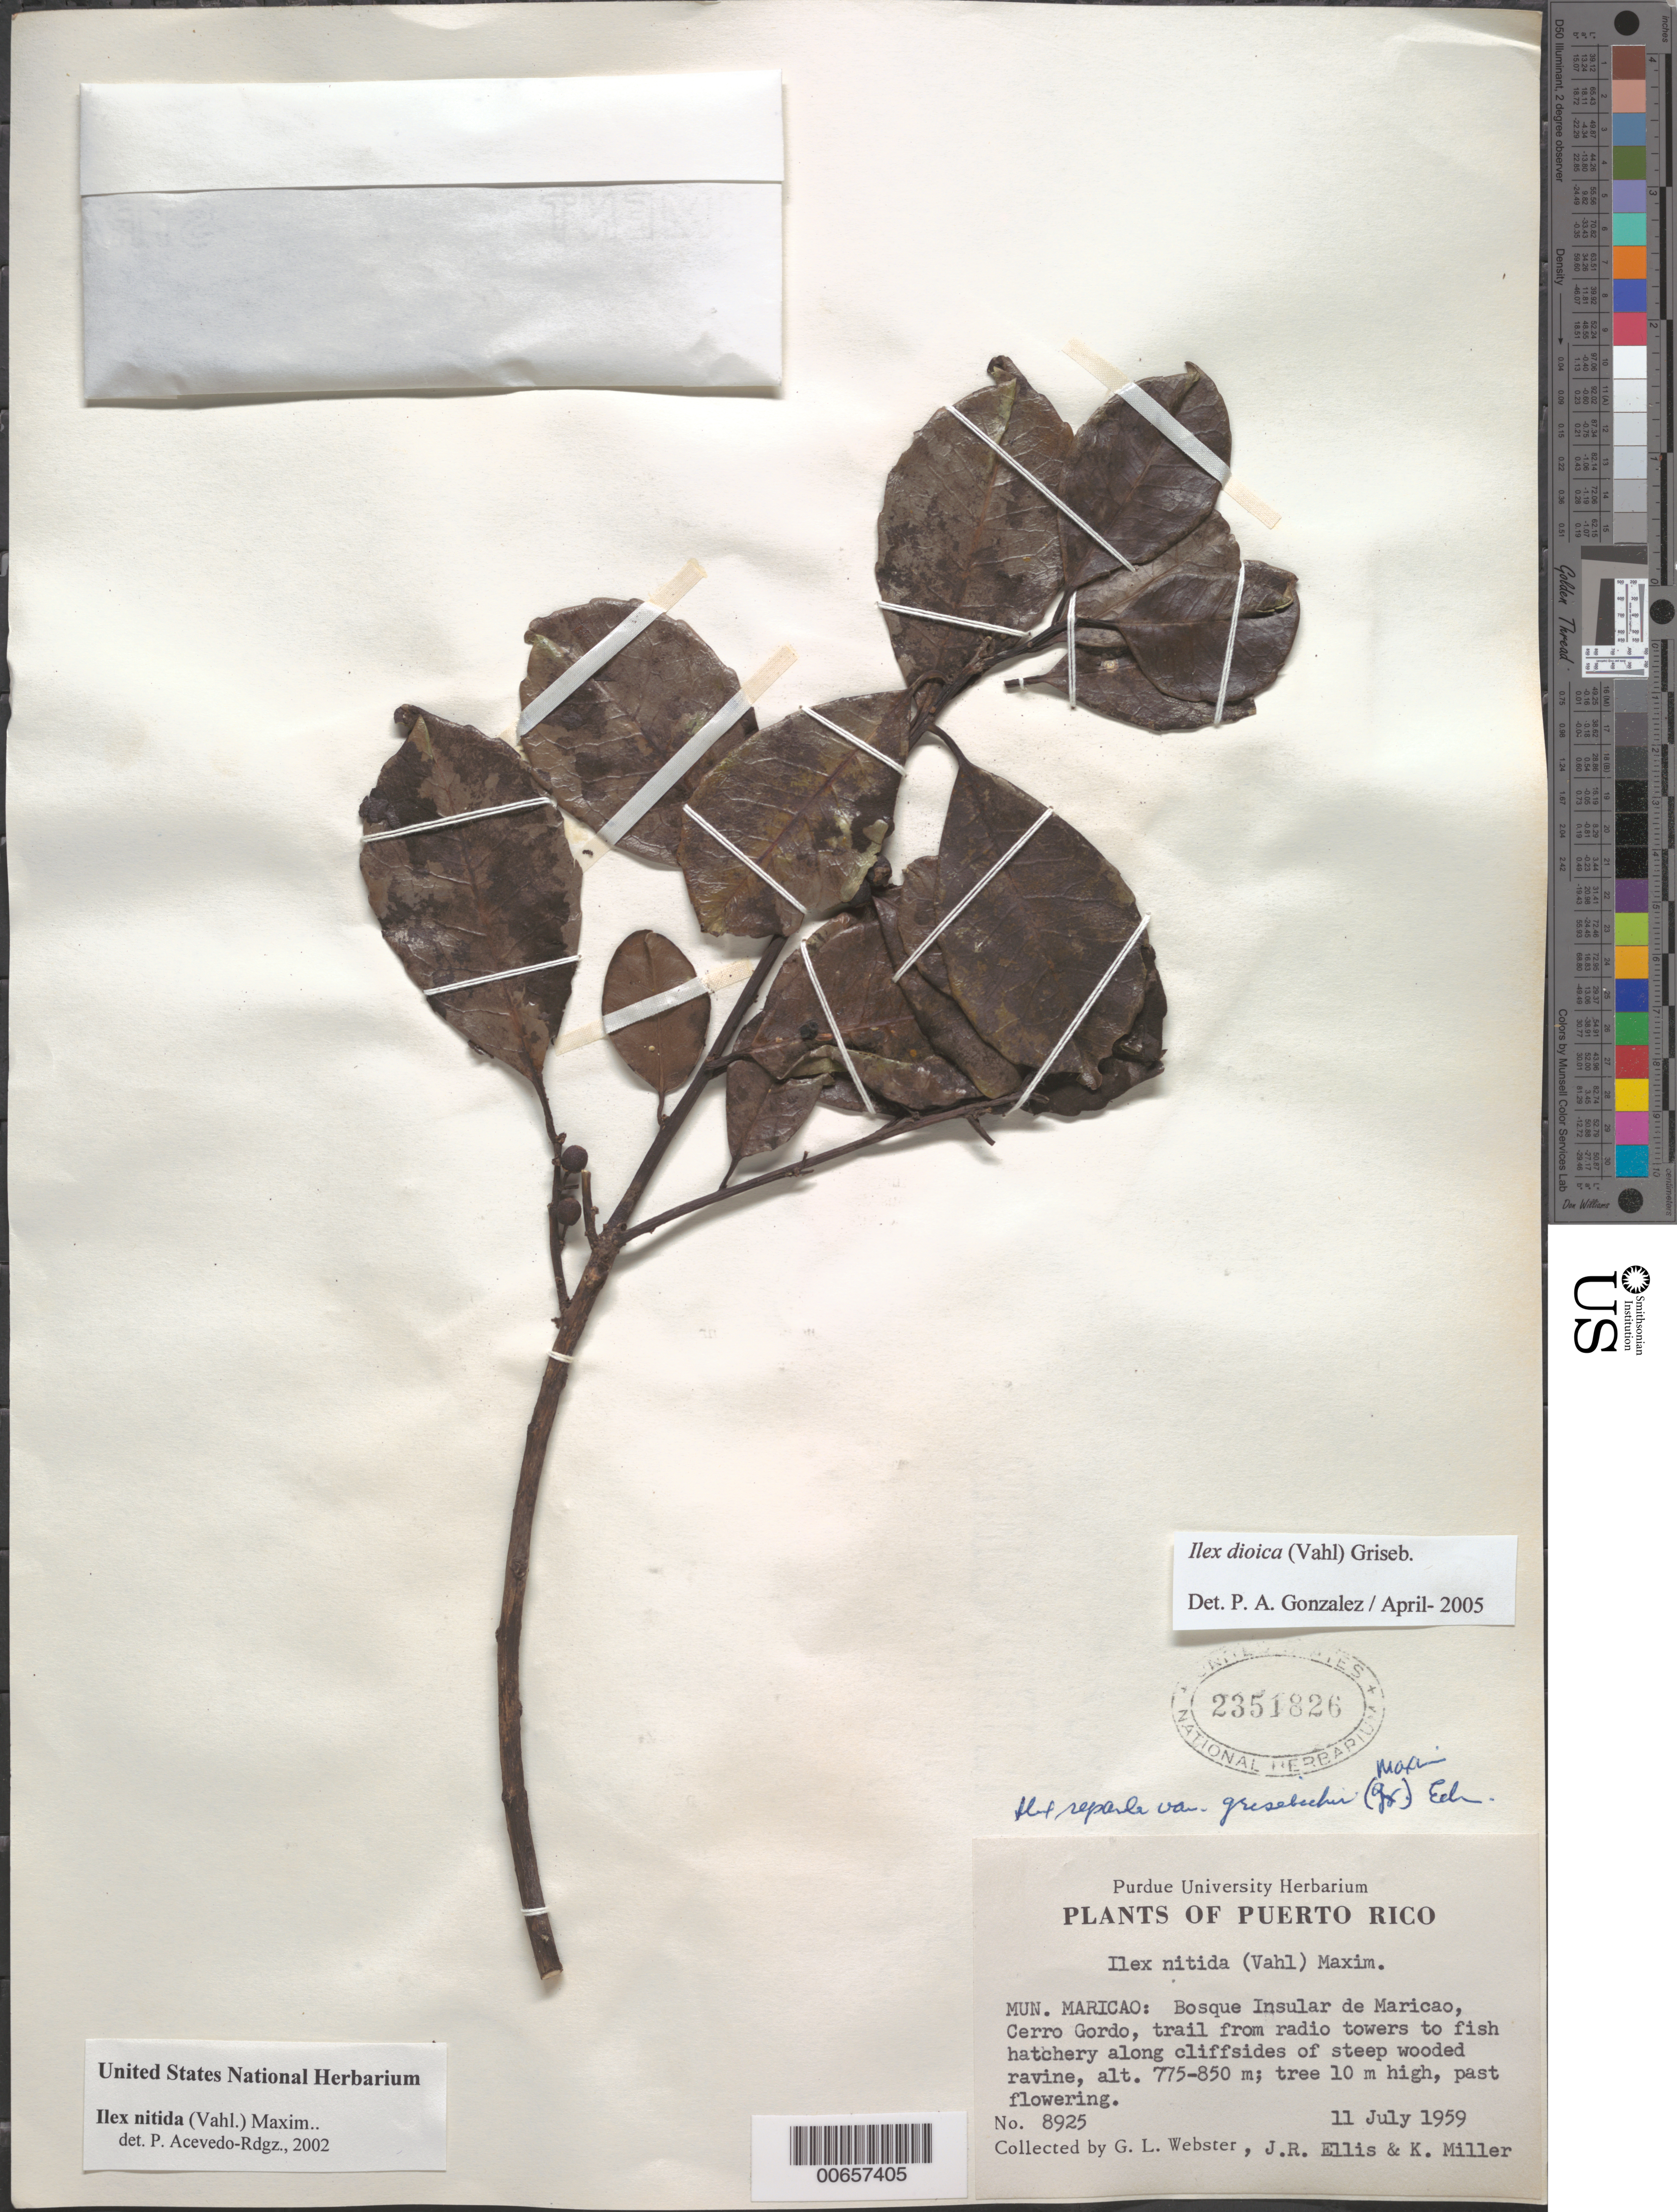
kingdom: Plantae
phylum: Tracheophyta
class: Magnoliopsida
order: Aquifoliales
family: Aquifoliaceae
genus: Ilex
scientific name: Ilex dioica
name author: (Vahl) Griseb.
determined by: Acevedo-Rodríguez, P., (BOT), Smithsonian Institution - National Museum of Natural History (UNITED STATES)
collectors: G. L. Webster, J. R. Ellis & K. Miller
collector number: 8925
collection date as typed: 11 Jul 1959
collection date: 1959-07-11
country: Puerto Rico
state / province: Maricao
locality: Bosque Insular de Maricao, Cerro Gordo, trail from radio towers to fish hatchery along cliffsides of steep wooded ravine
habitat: Cliffsides of steep wooded ravine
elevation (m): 775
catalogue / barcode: US 2351826